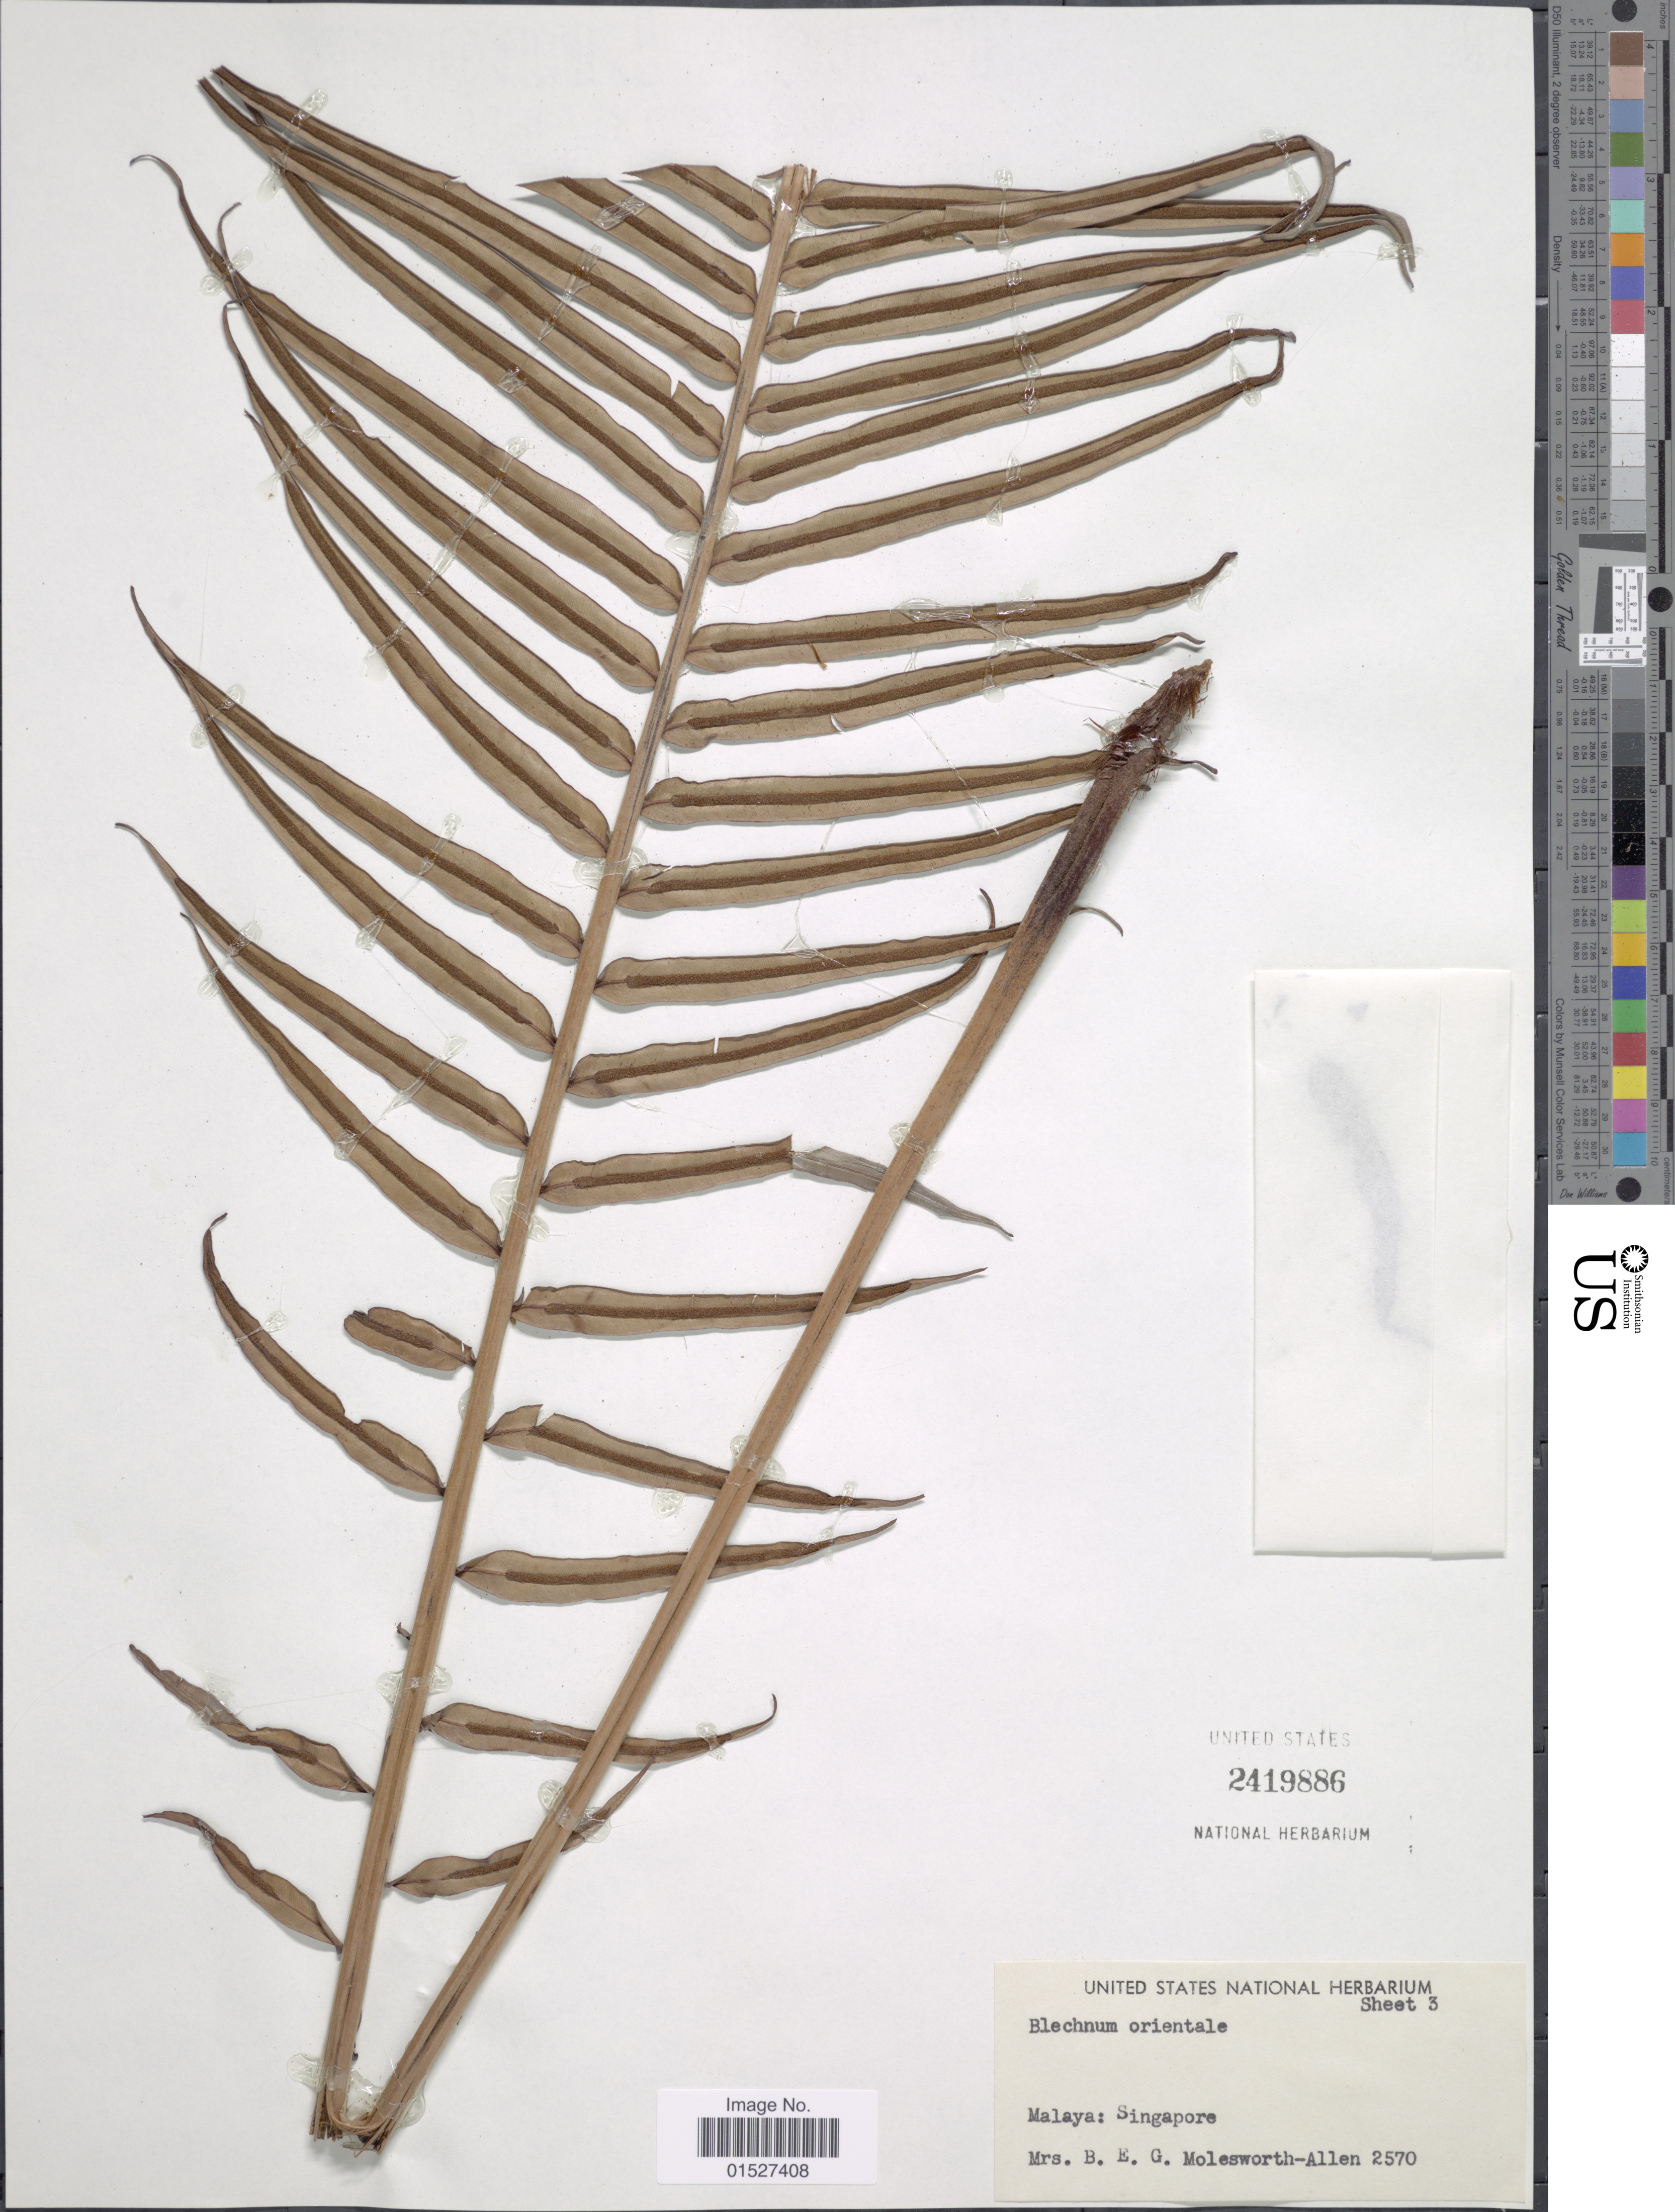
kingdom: Plantae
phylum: Tracheophyta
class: Polypodiopsida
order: Polypodiales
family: Blechnaceae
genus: Blechnum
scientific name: Blechnum orientale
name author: L.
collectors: Mrs. B. E. G. Molesworth-Allen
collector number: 2570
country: Singapore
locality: Malaya: Singapore.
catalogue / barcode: US 2419886